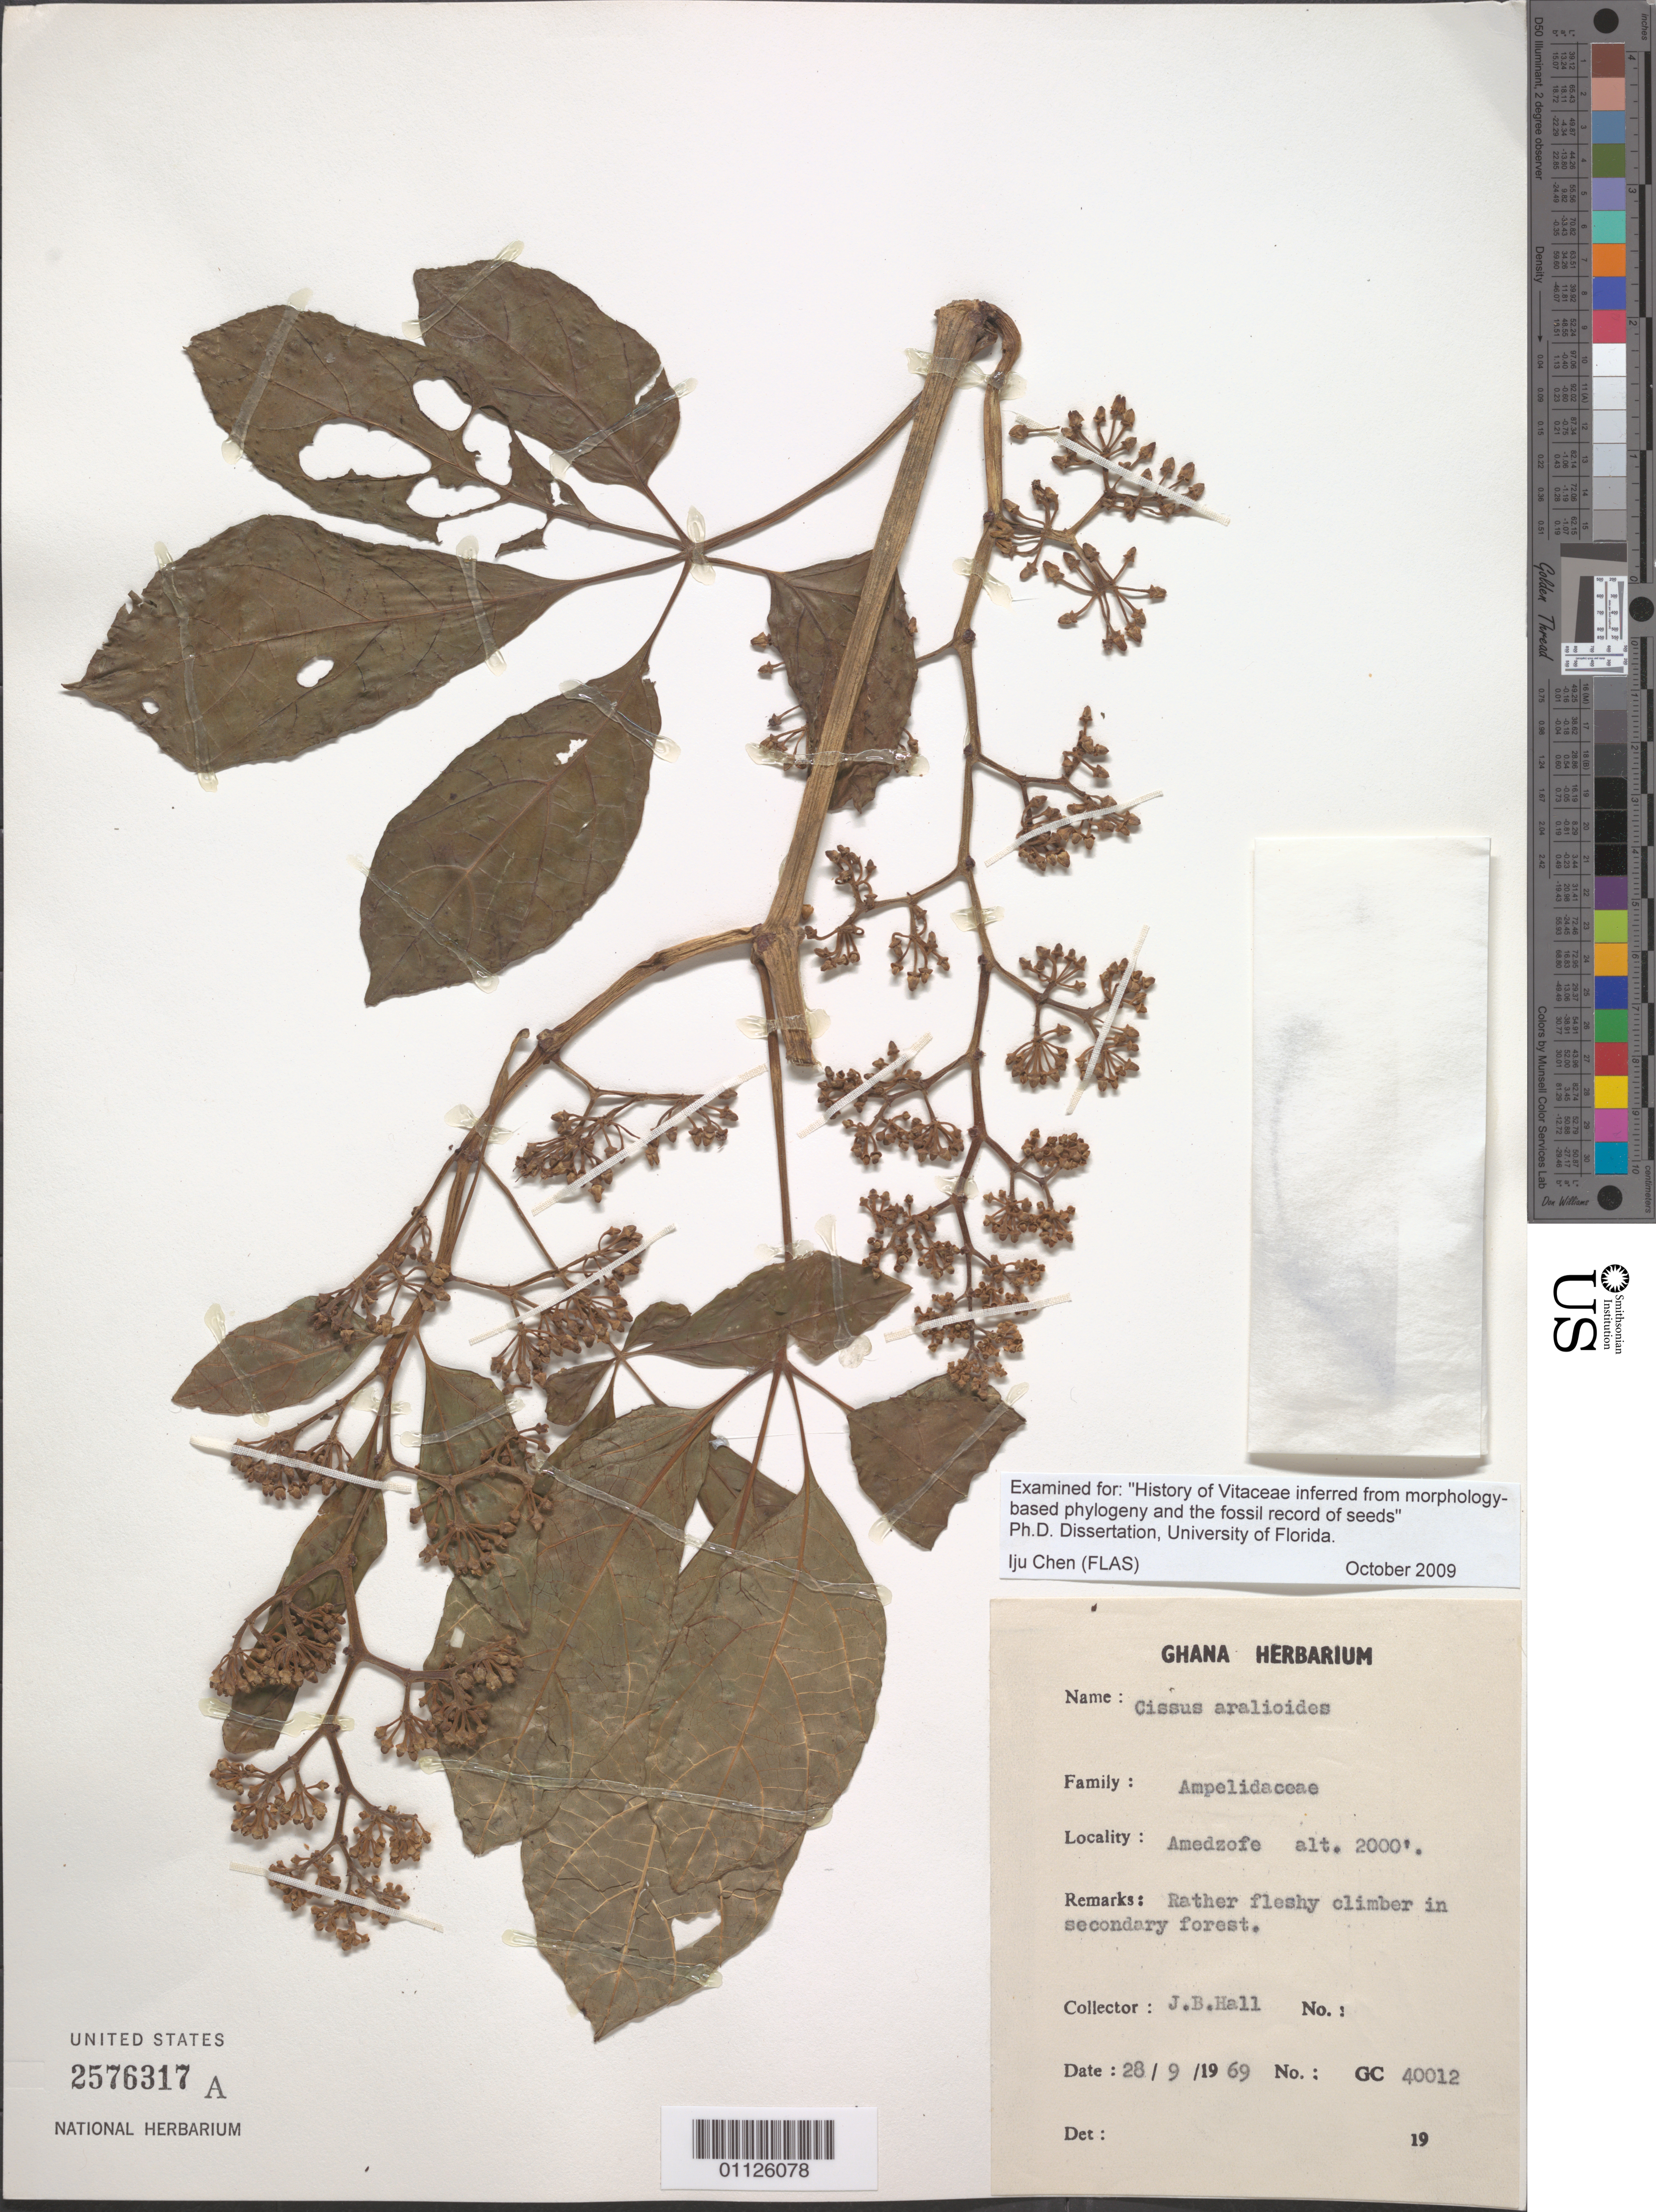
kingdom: Plantae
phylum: Tracheophyta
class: Magnoliopsida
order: Vitales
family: Vitaceae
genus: Cissus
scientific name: Cissus aralioides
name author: (Welw. ex Baker) Planch.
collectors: J. Hall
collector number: GC 40012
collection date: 1969-09-28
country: Ghana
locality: Amedzofe.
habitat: in secondary forest.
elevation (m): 610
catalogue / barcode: US 2576317